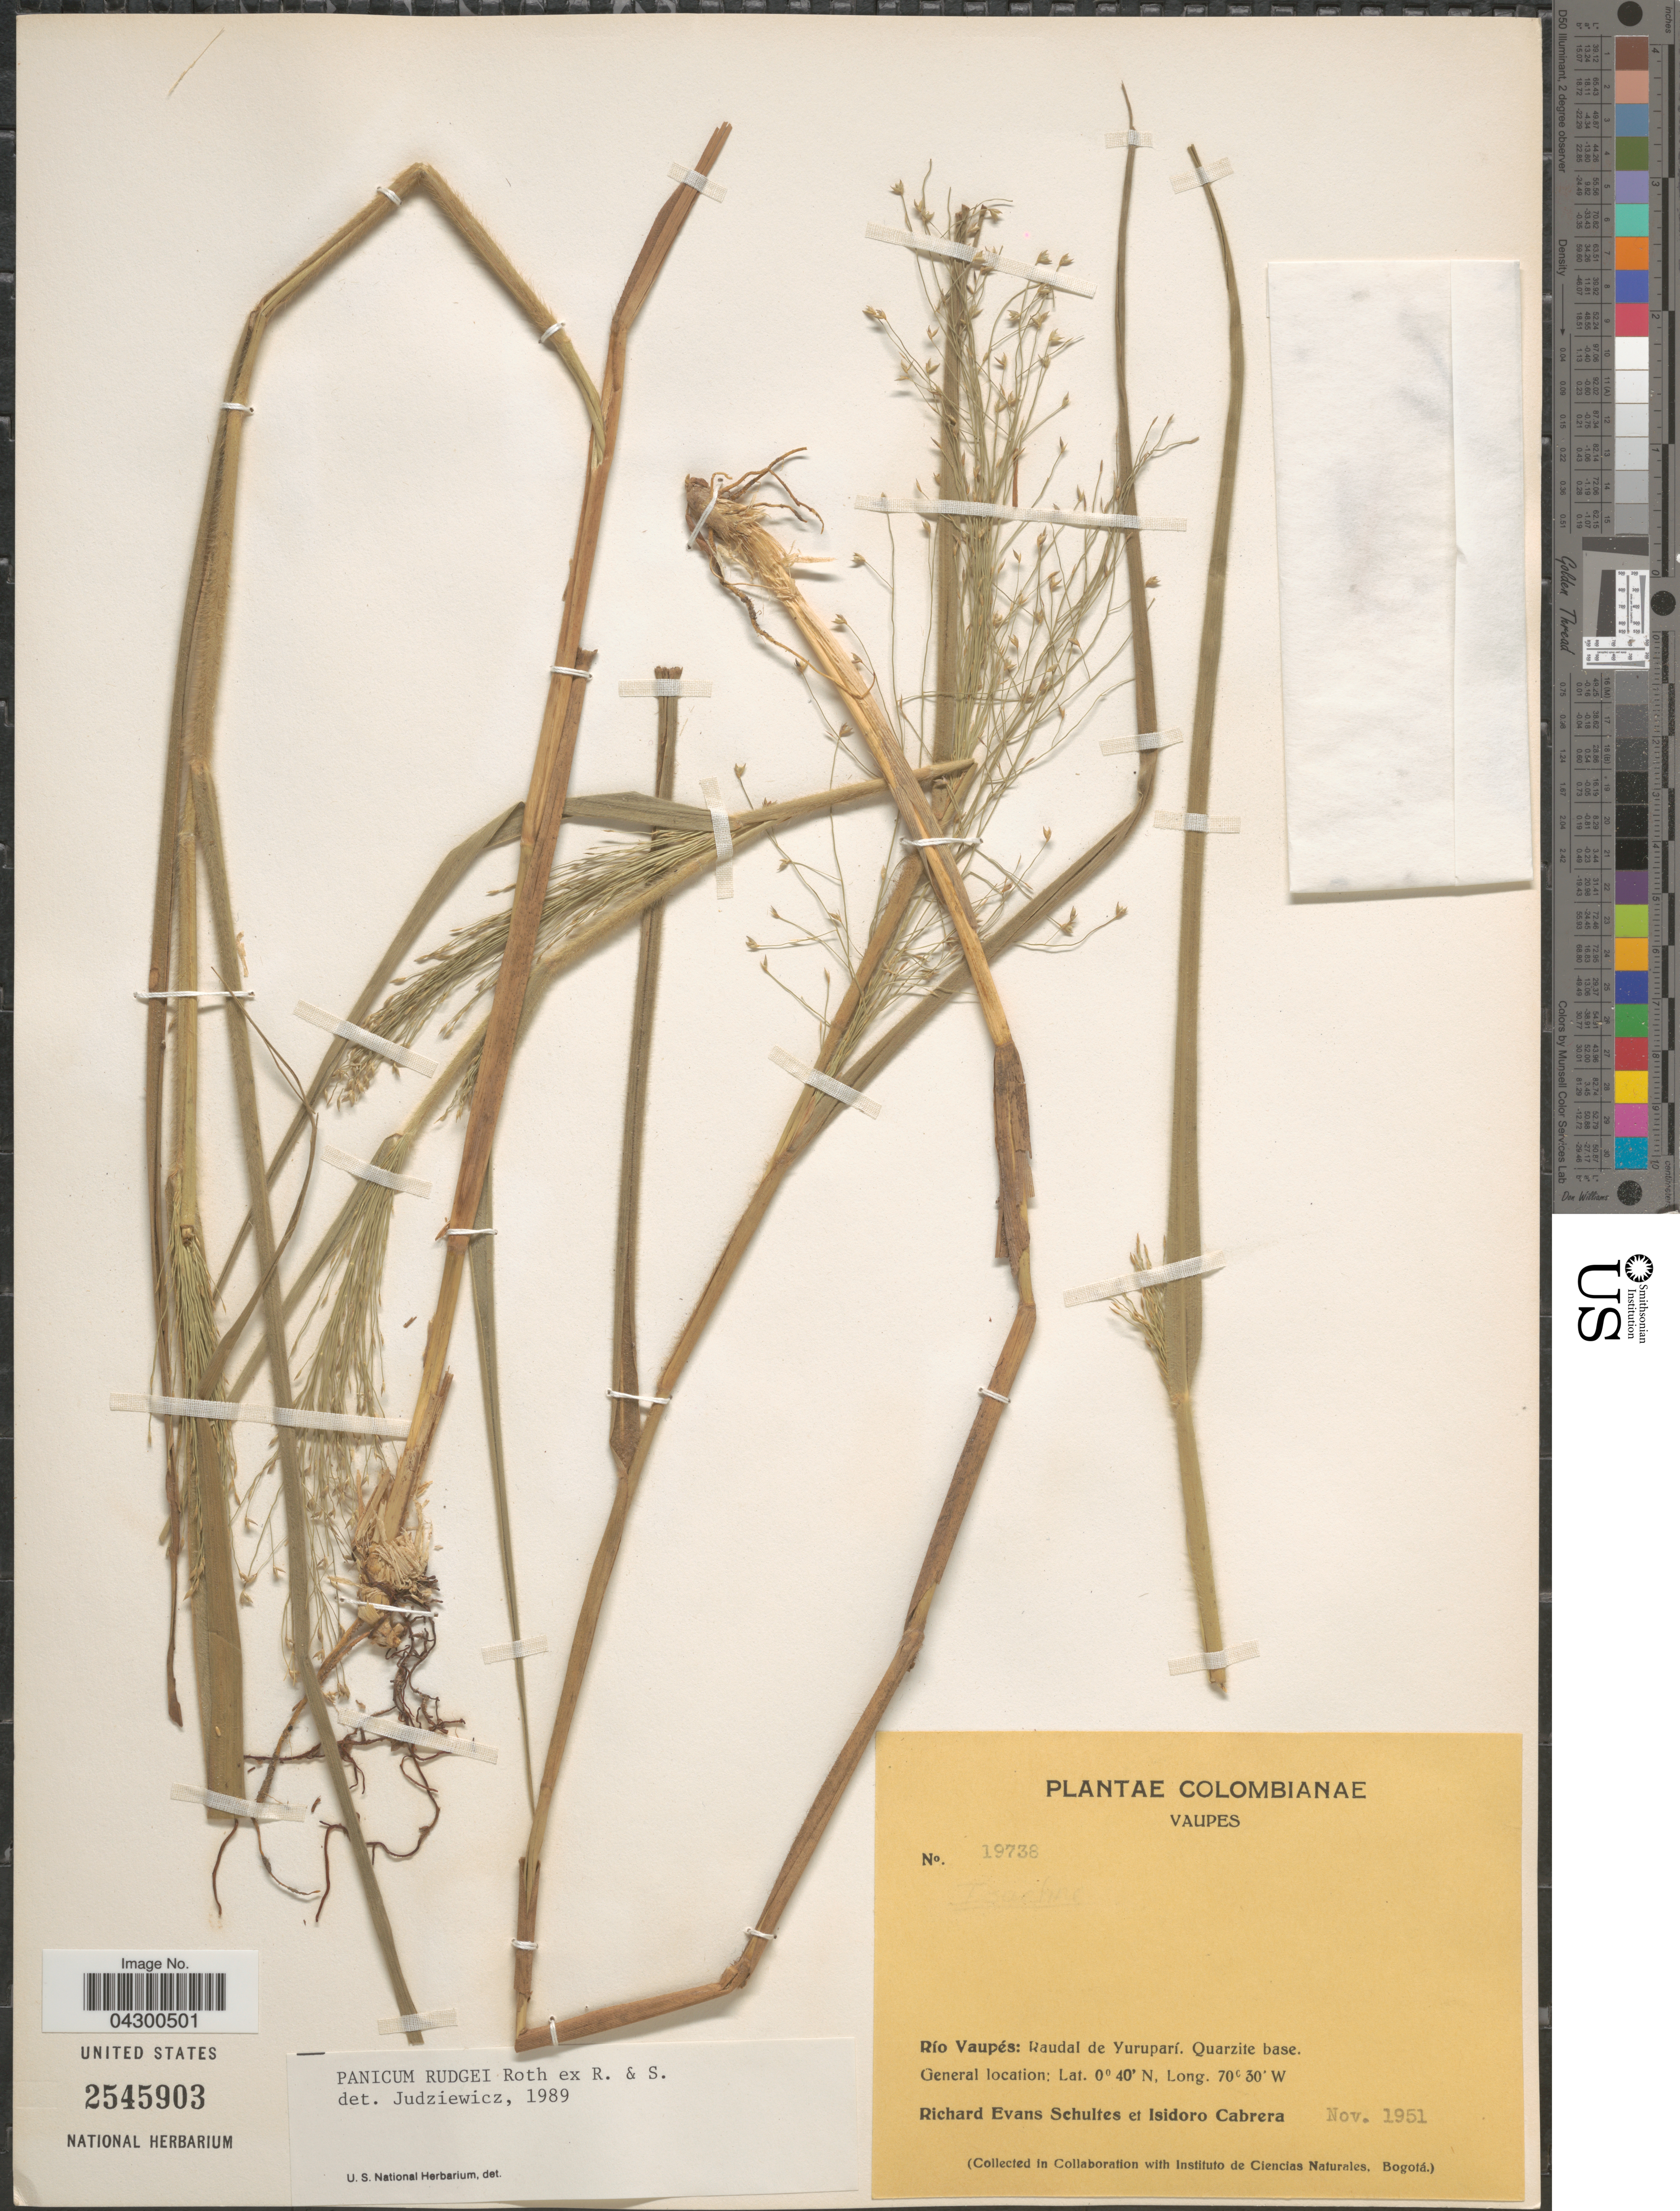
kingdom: Plantae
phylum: Tracheophyta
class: Liliopsida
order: Poales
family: Poaceae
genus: Panicum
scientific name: Panicum rudgei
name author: Roem. & Schult.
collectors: R. E. Schultes & I. Cabrera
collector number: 19738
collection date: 1951-11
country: Colombia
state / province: Vaupés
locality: Vaupes. Río Vaupés: raudal de Yuruparí. Quarzite base.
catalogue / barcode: US 2545903